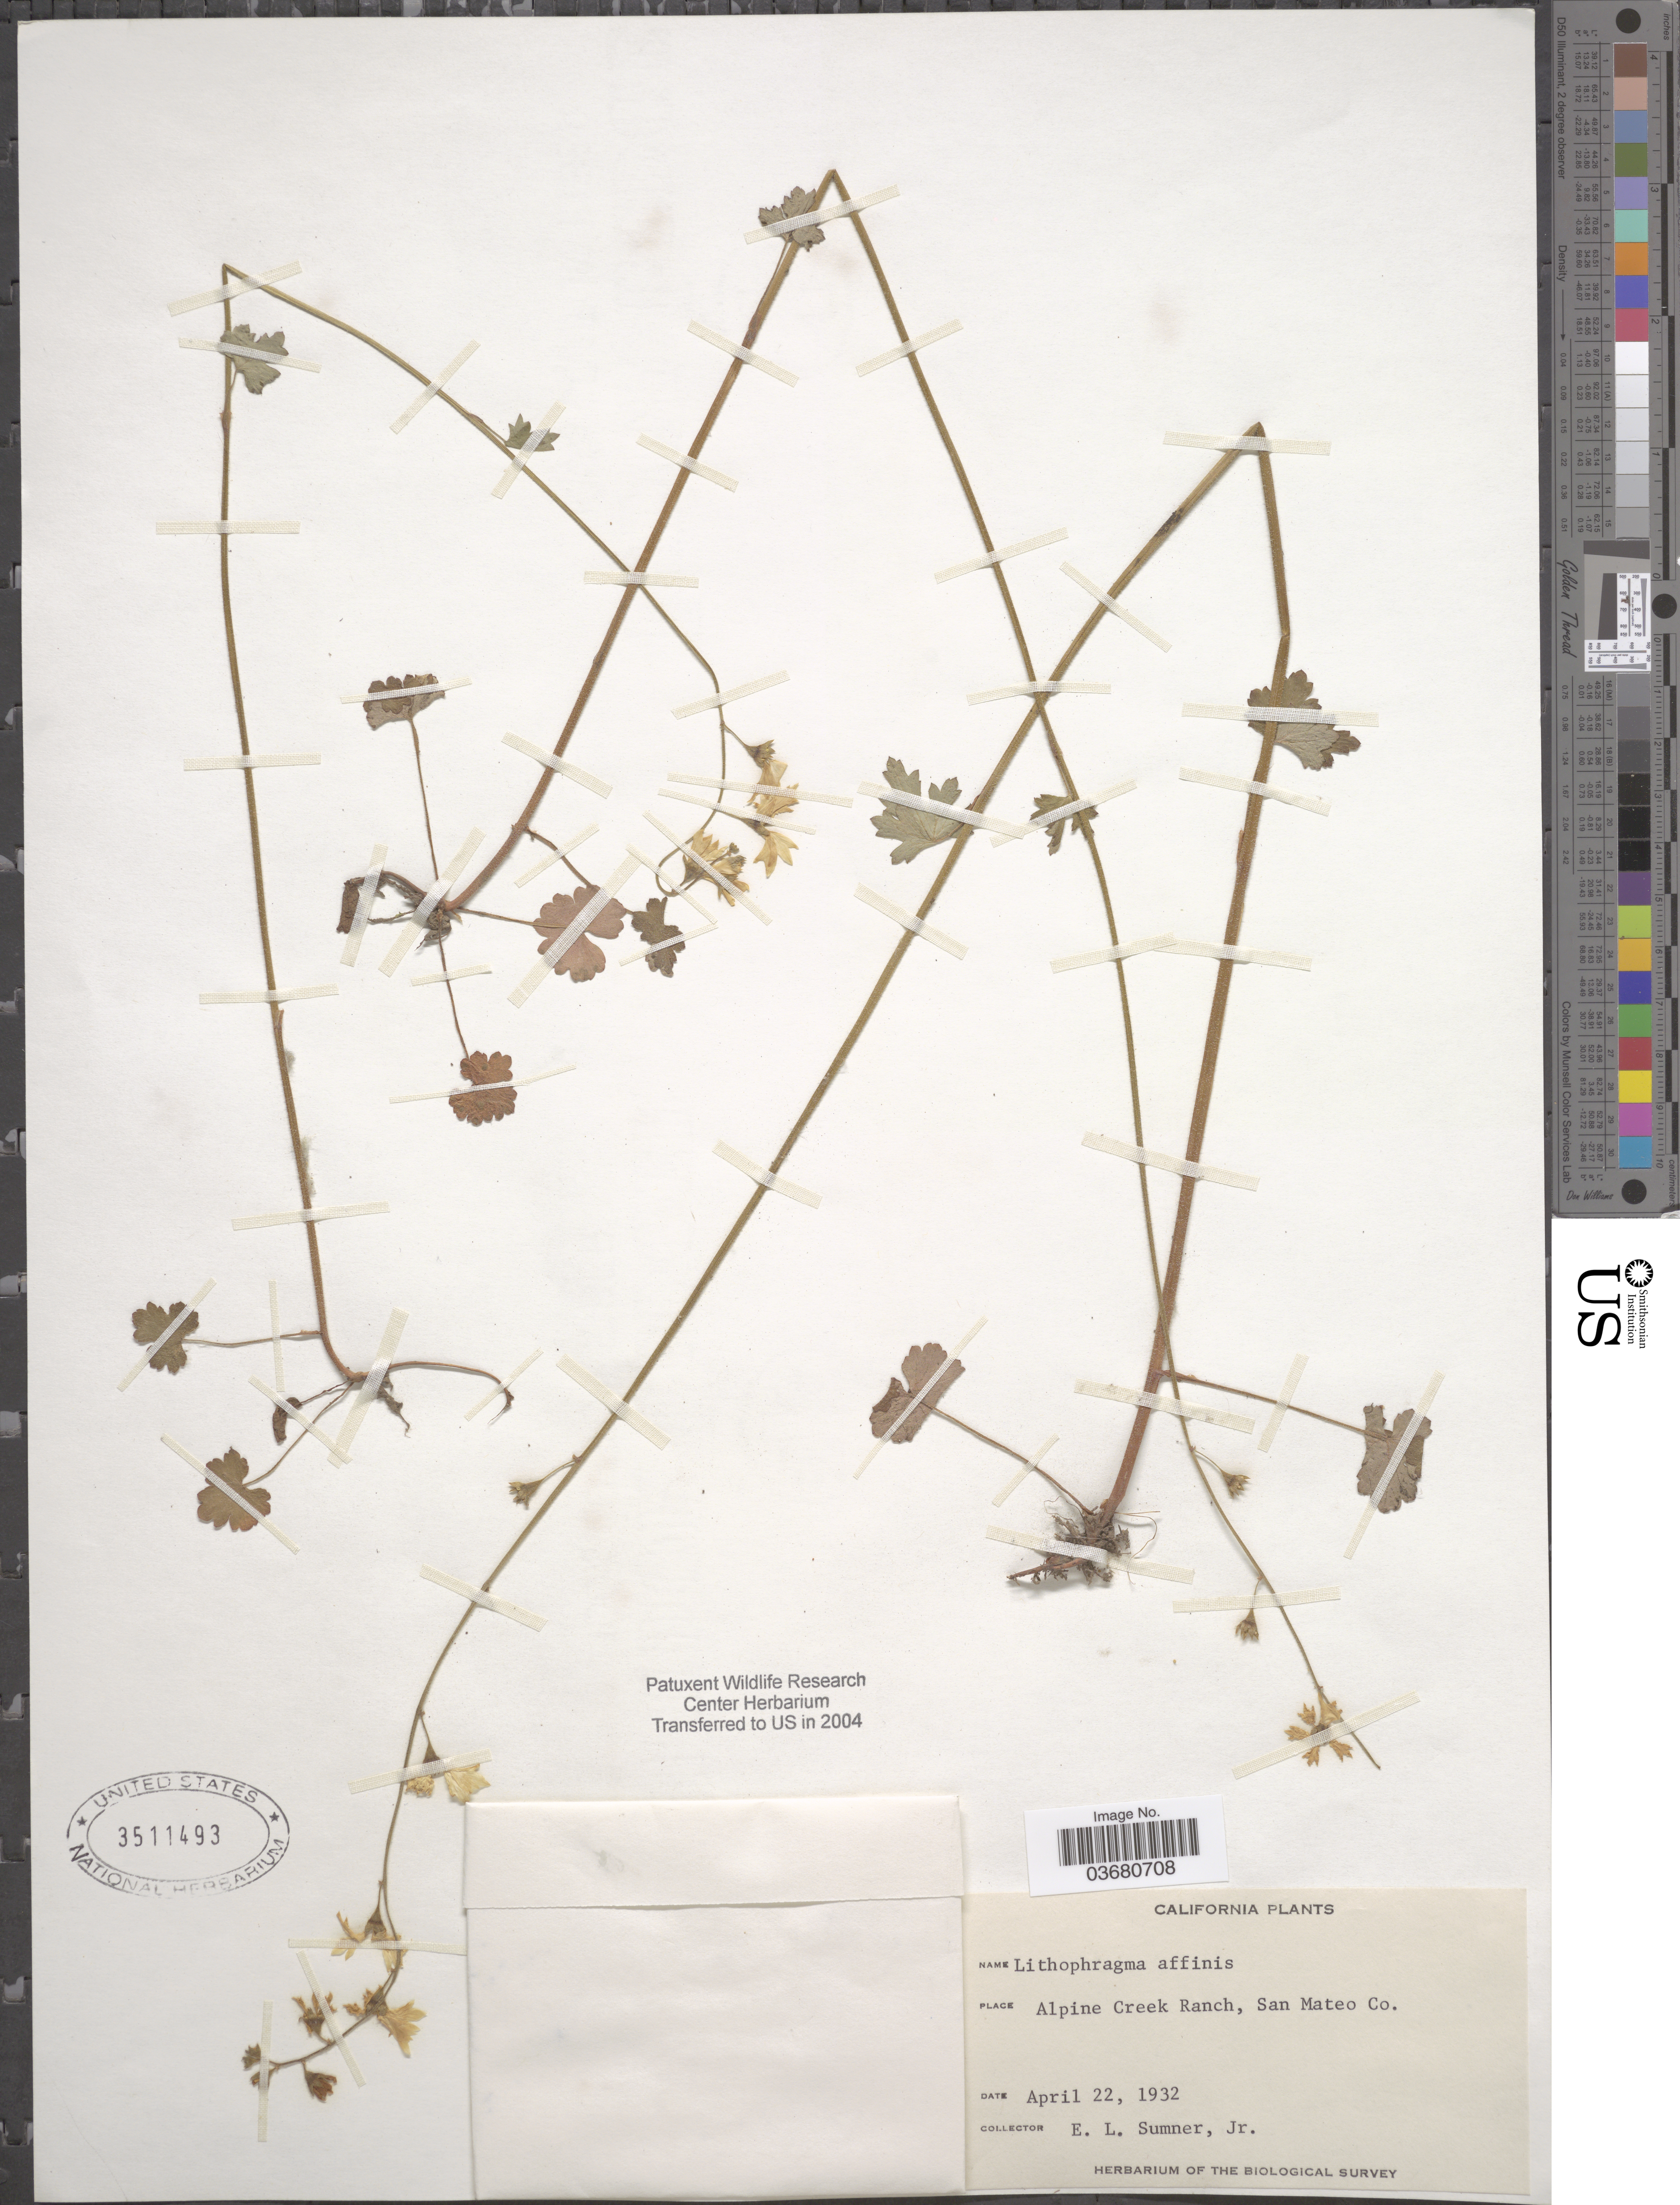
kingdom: Plantae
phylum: Tracheophyta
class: Magnoliopsida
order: Saxifragales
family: Saxifragaceae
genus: Lithophragma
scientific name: Lithophragma affine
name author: A. Gray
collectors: E. Sumner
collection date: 1932-04-22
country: United States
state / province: California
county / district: San Mateo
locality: Alpine Creek Ranch, San Mateo Co. Biological Survey.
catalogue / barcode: US 3511493